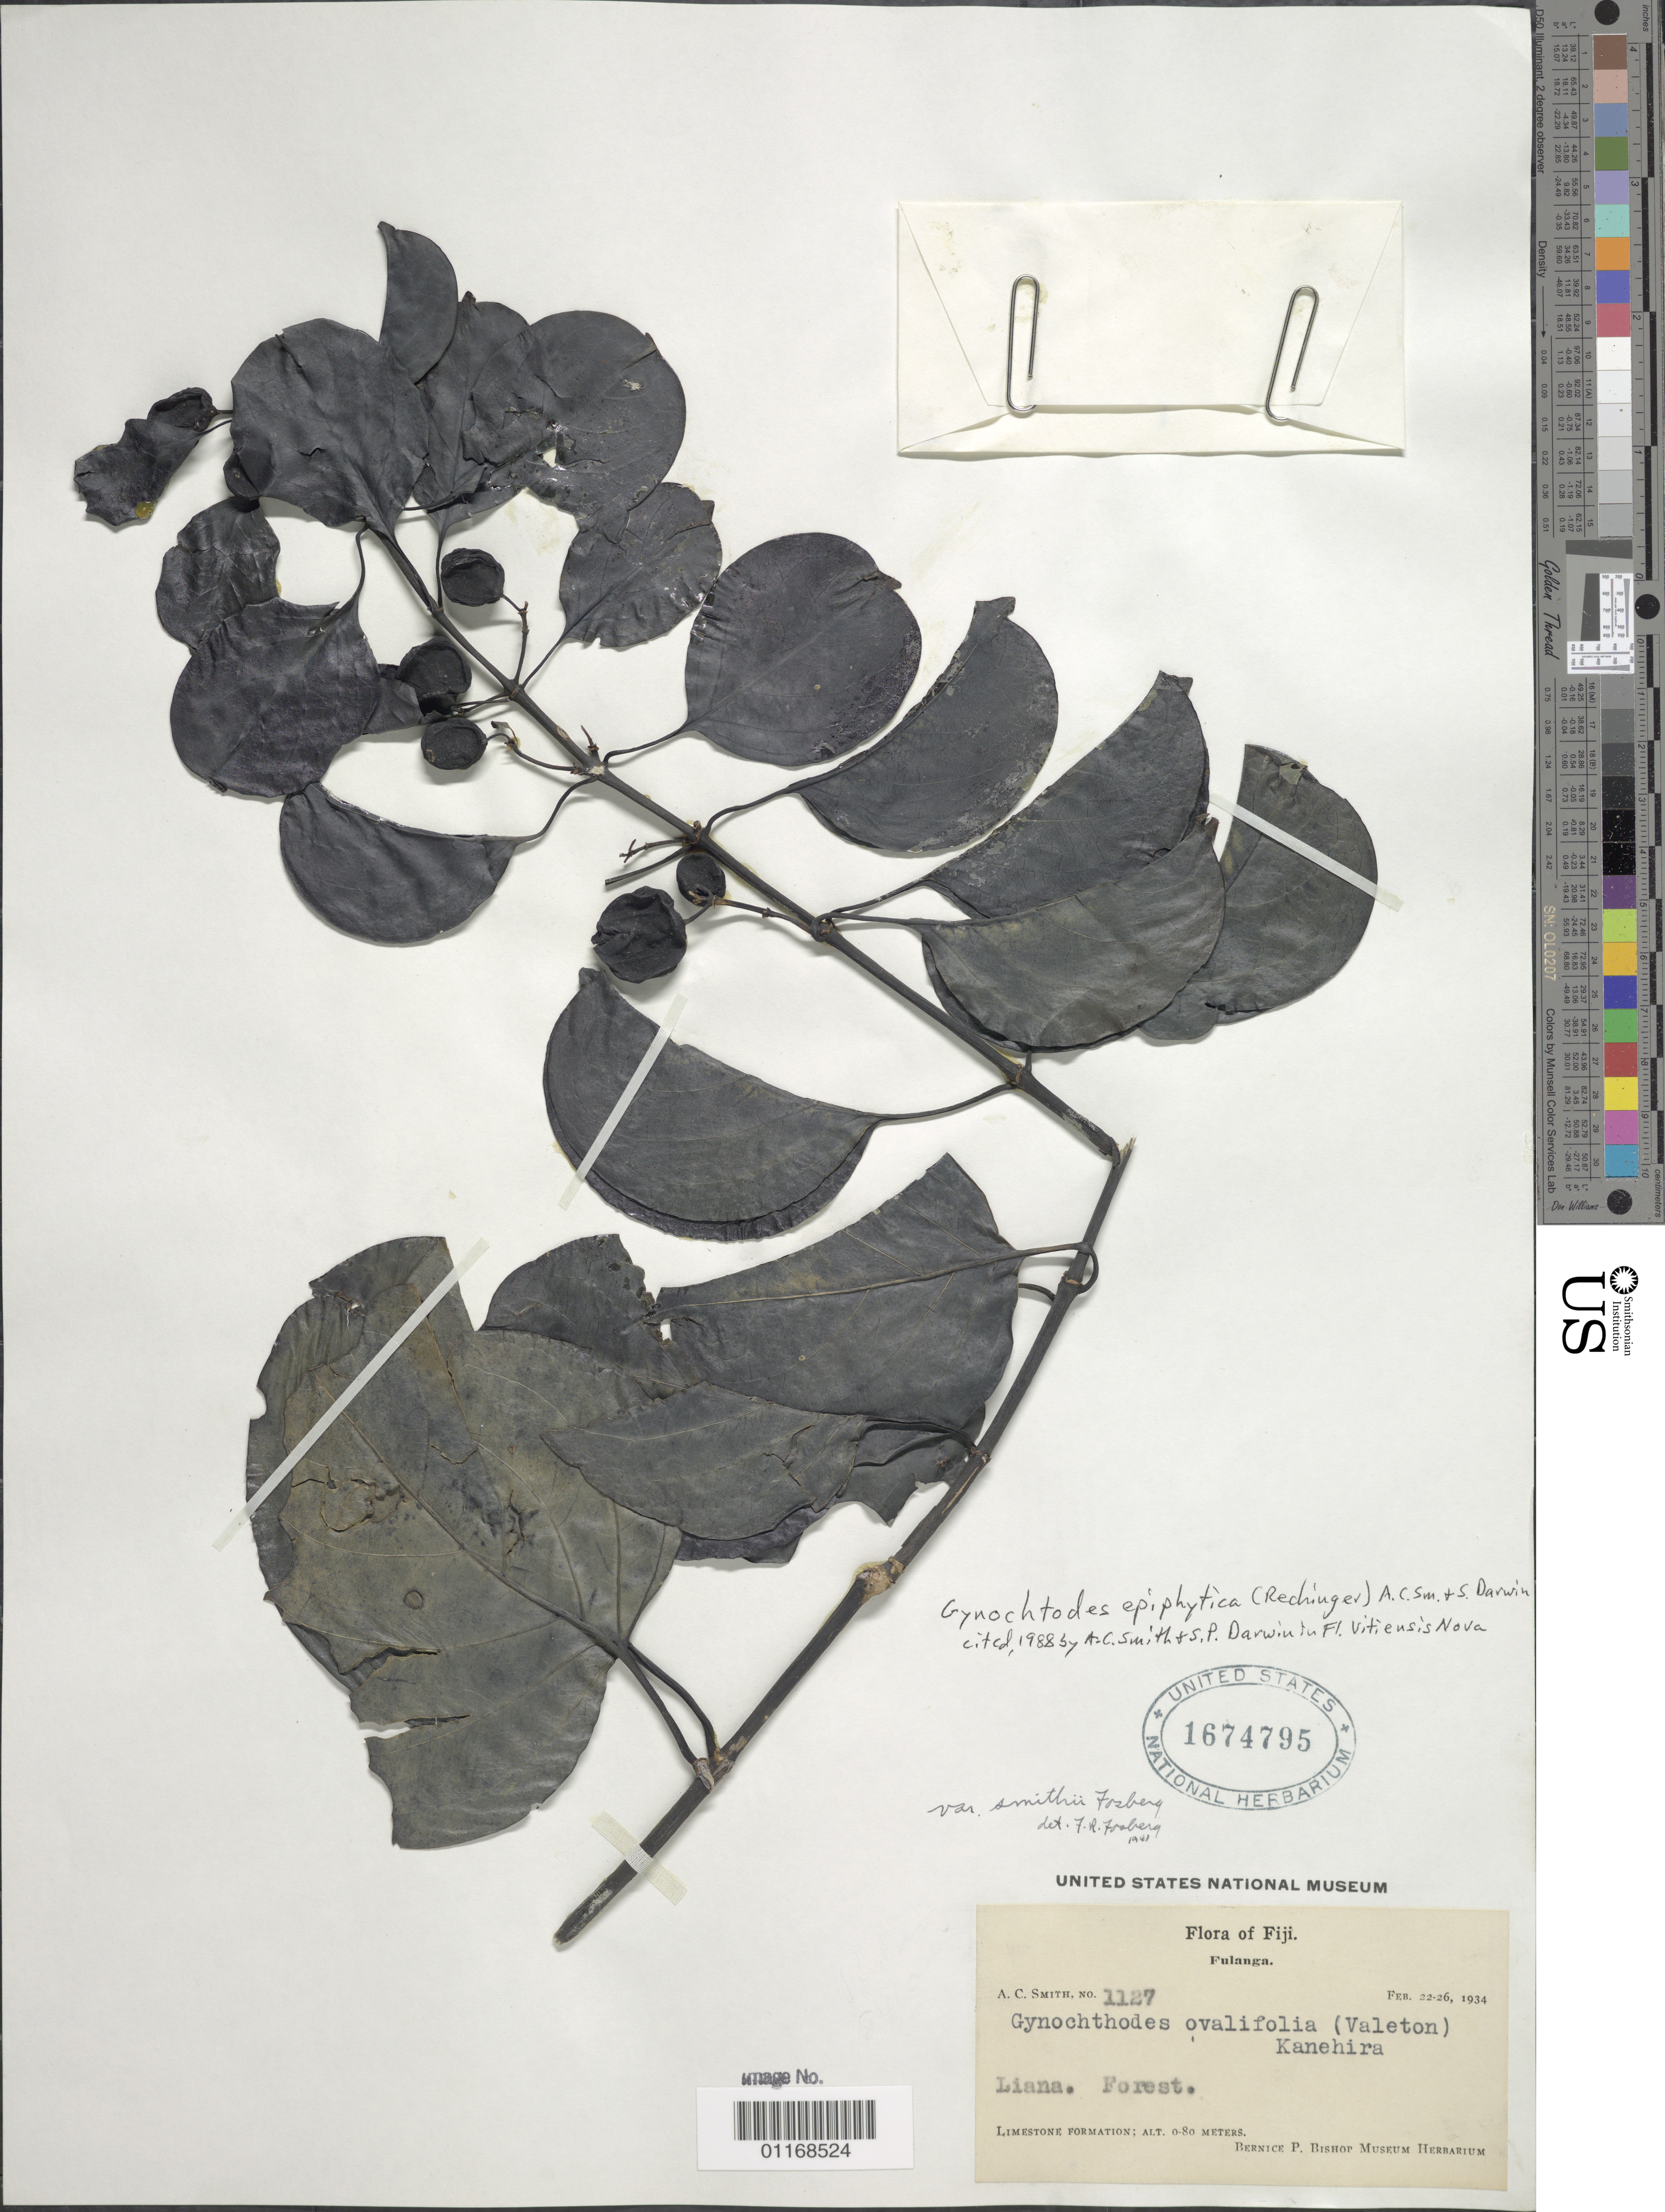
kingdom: Plantae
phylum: Tracheophyta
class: Magnoliopsida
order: Gentianales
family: Rubiaceae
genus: Gynochthodes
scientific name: Gynochthodes epiphytica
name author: (Rech. f.) A.C. Sm. & S.P. Darwin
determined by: Smith, A. C.; Darwin, Steven P.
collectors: A. C. Smith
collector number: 1127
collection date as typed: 22 Feb 1934 to 26 Feb 1934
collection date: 1934-02-22/1934-02-26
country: Fiji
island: Fulaga [Fulanga]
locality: Fulanga.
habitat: Forest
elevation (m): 0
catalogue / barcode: US 1674795